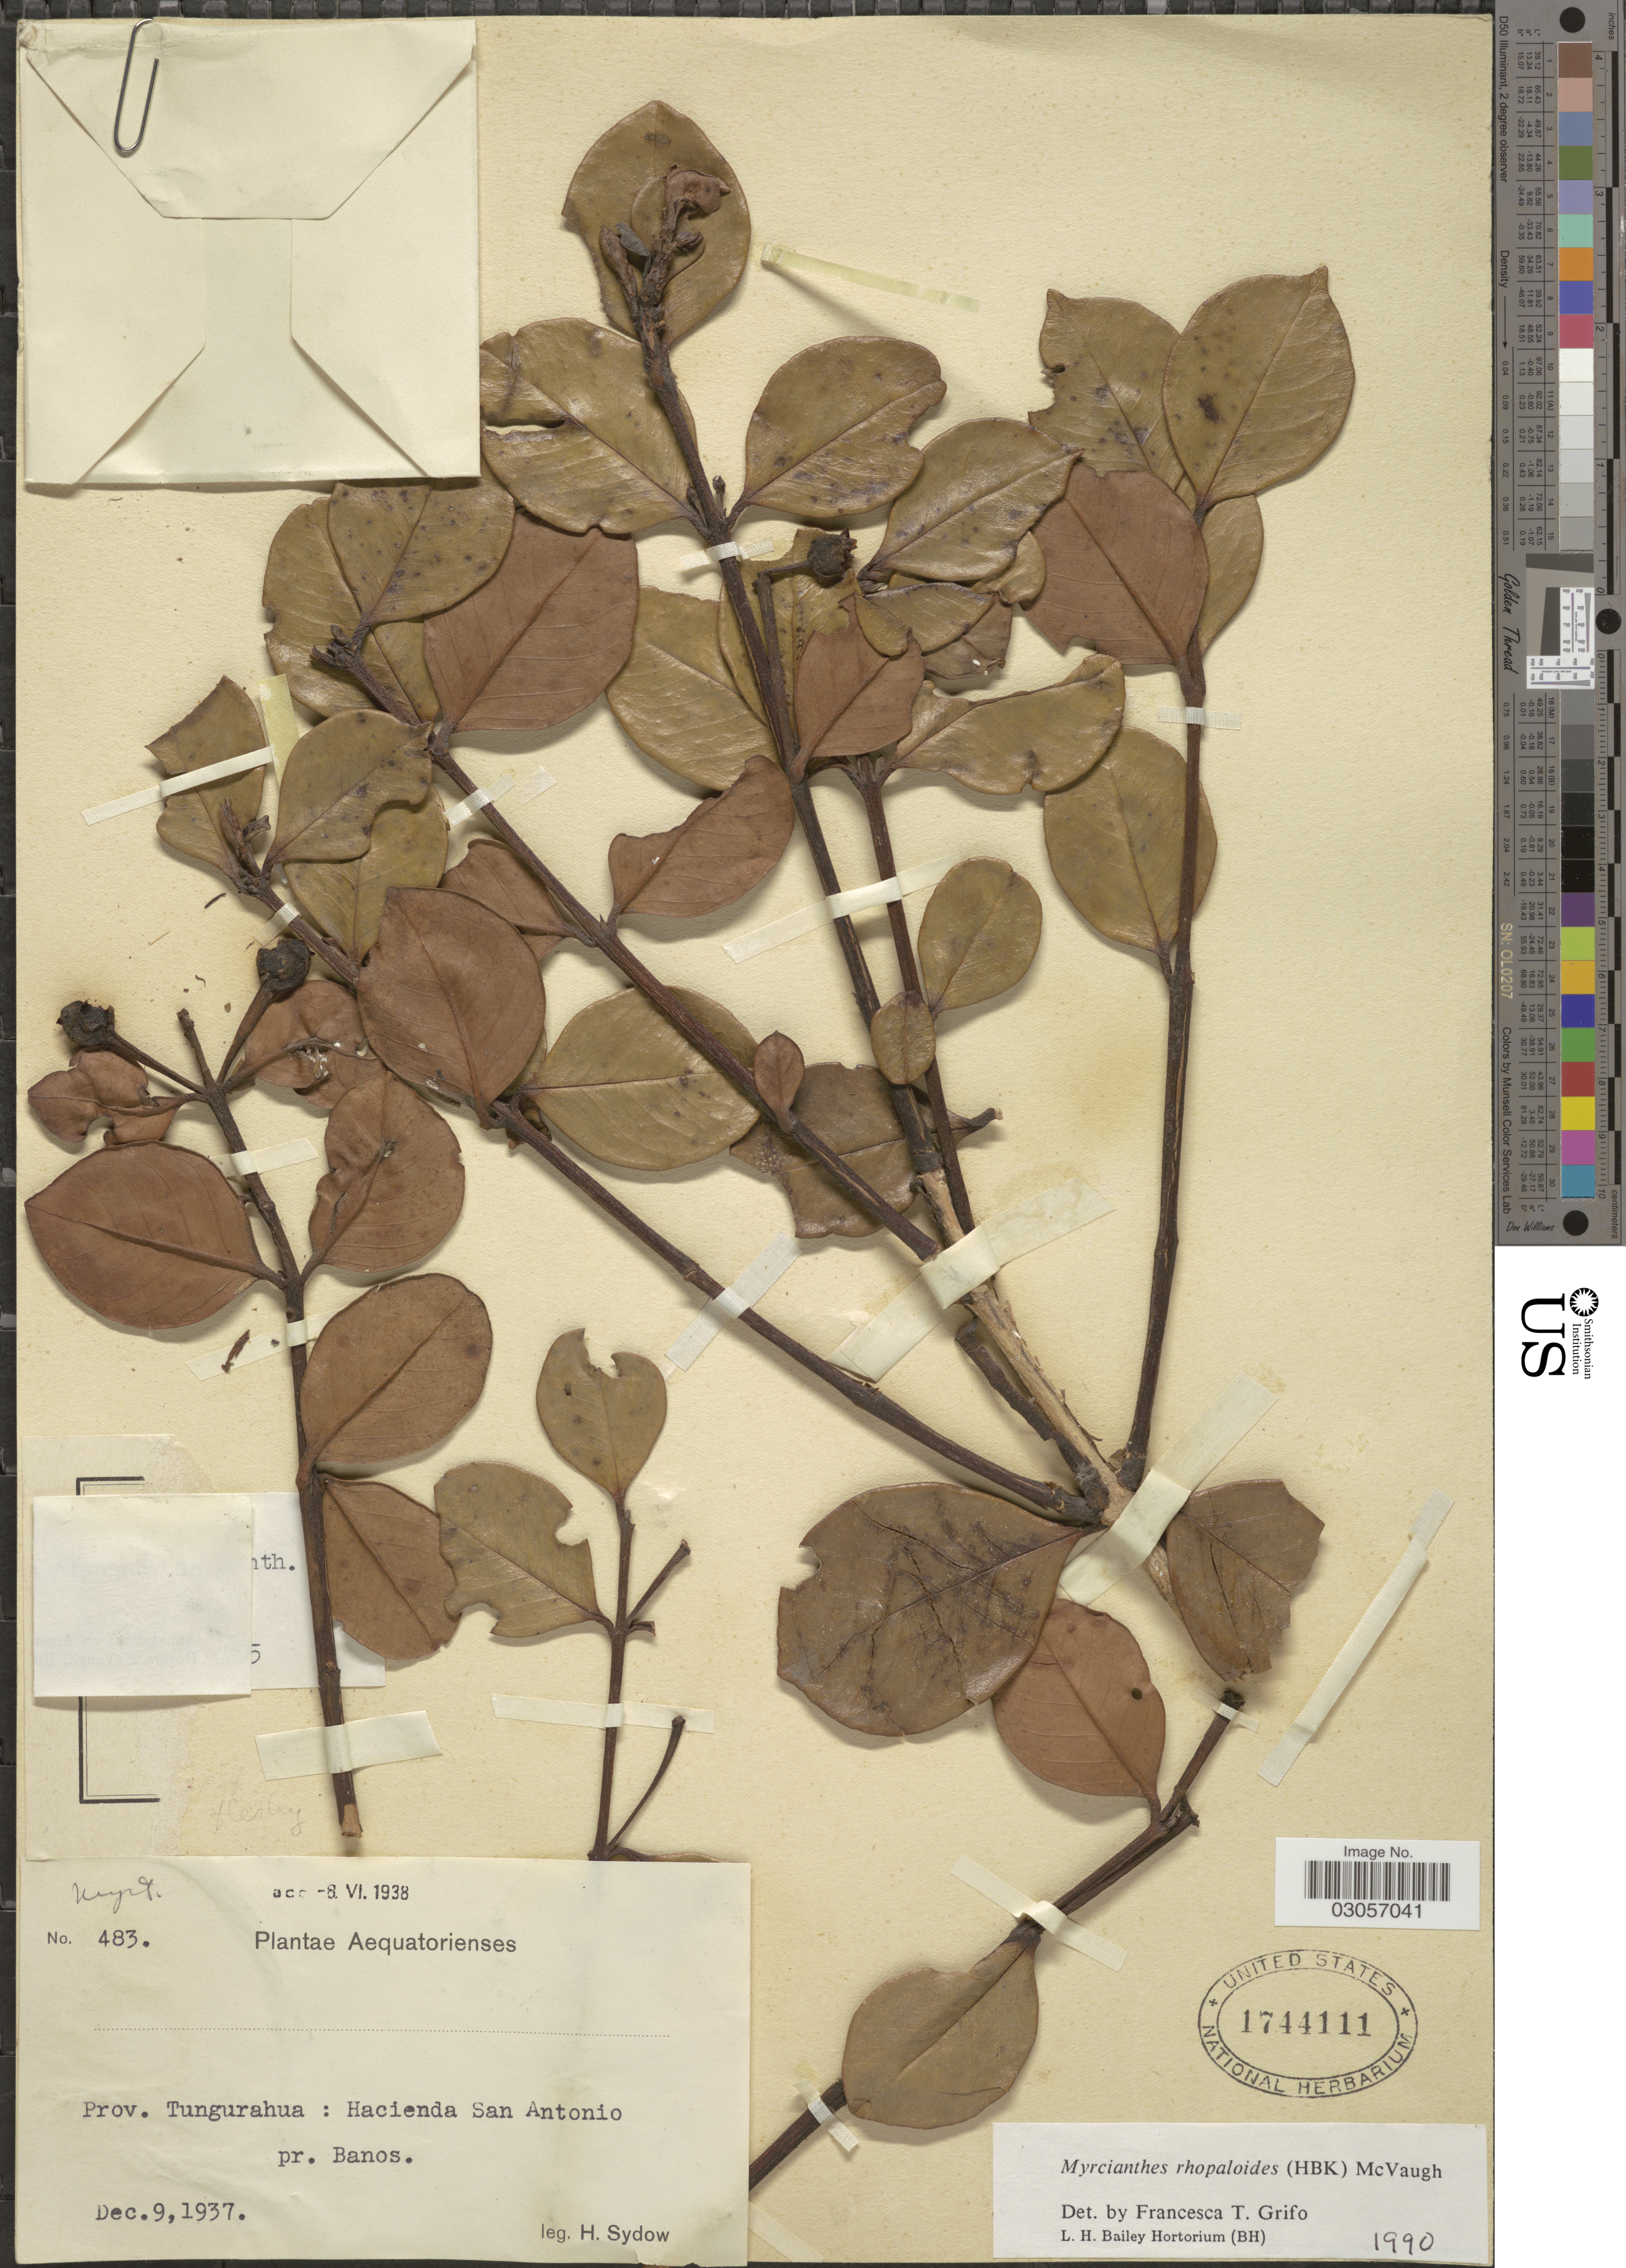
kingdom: Plantae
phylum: Tracheophyta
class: Magnoliopsida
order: Myrtales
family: Myrtaceae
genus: Myrcianthes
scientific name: Myrcianthes rhopaloides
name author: (Kunth) McVaugh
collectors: H. Sydow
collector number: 483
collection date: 1937-12-09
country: Ecuador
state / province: Tungurahua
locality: Hacienda San Antonio pr. Banos.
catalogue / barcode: US 1744111